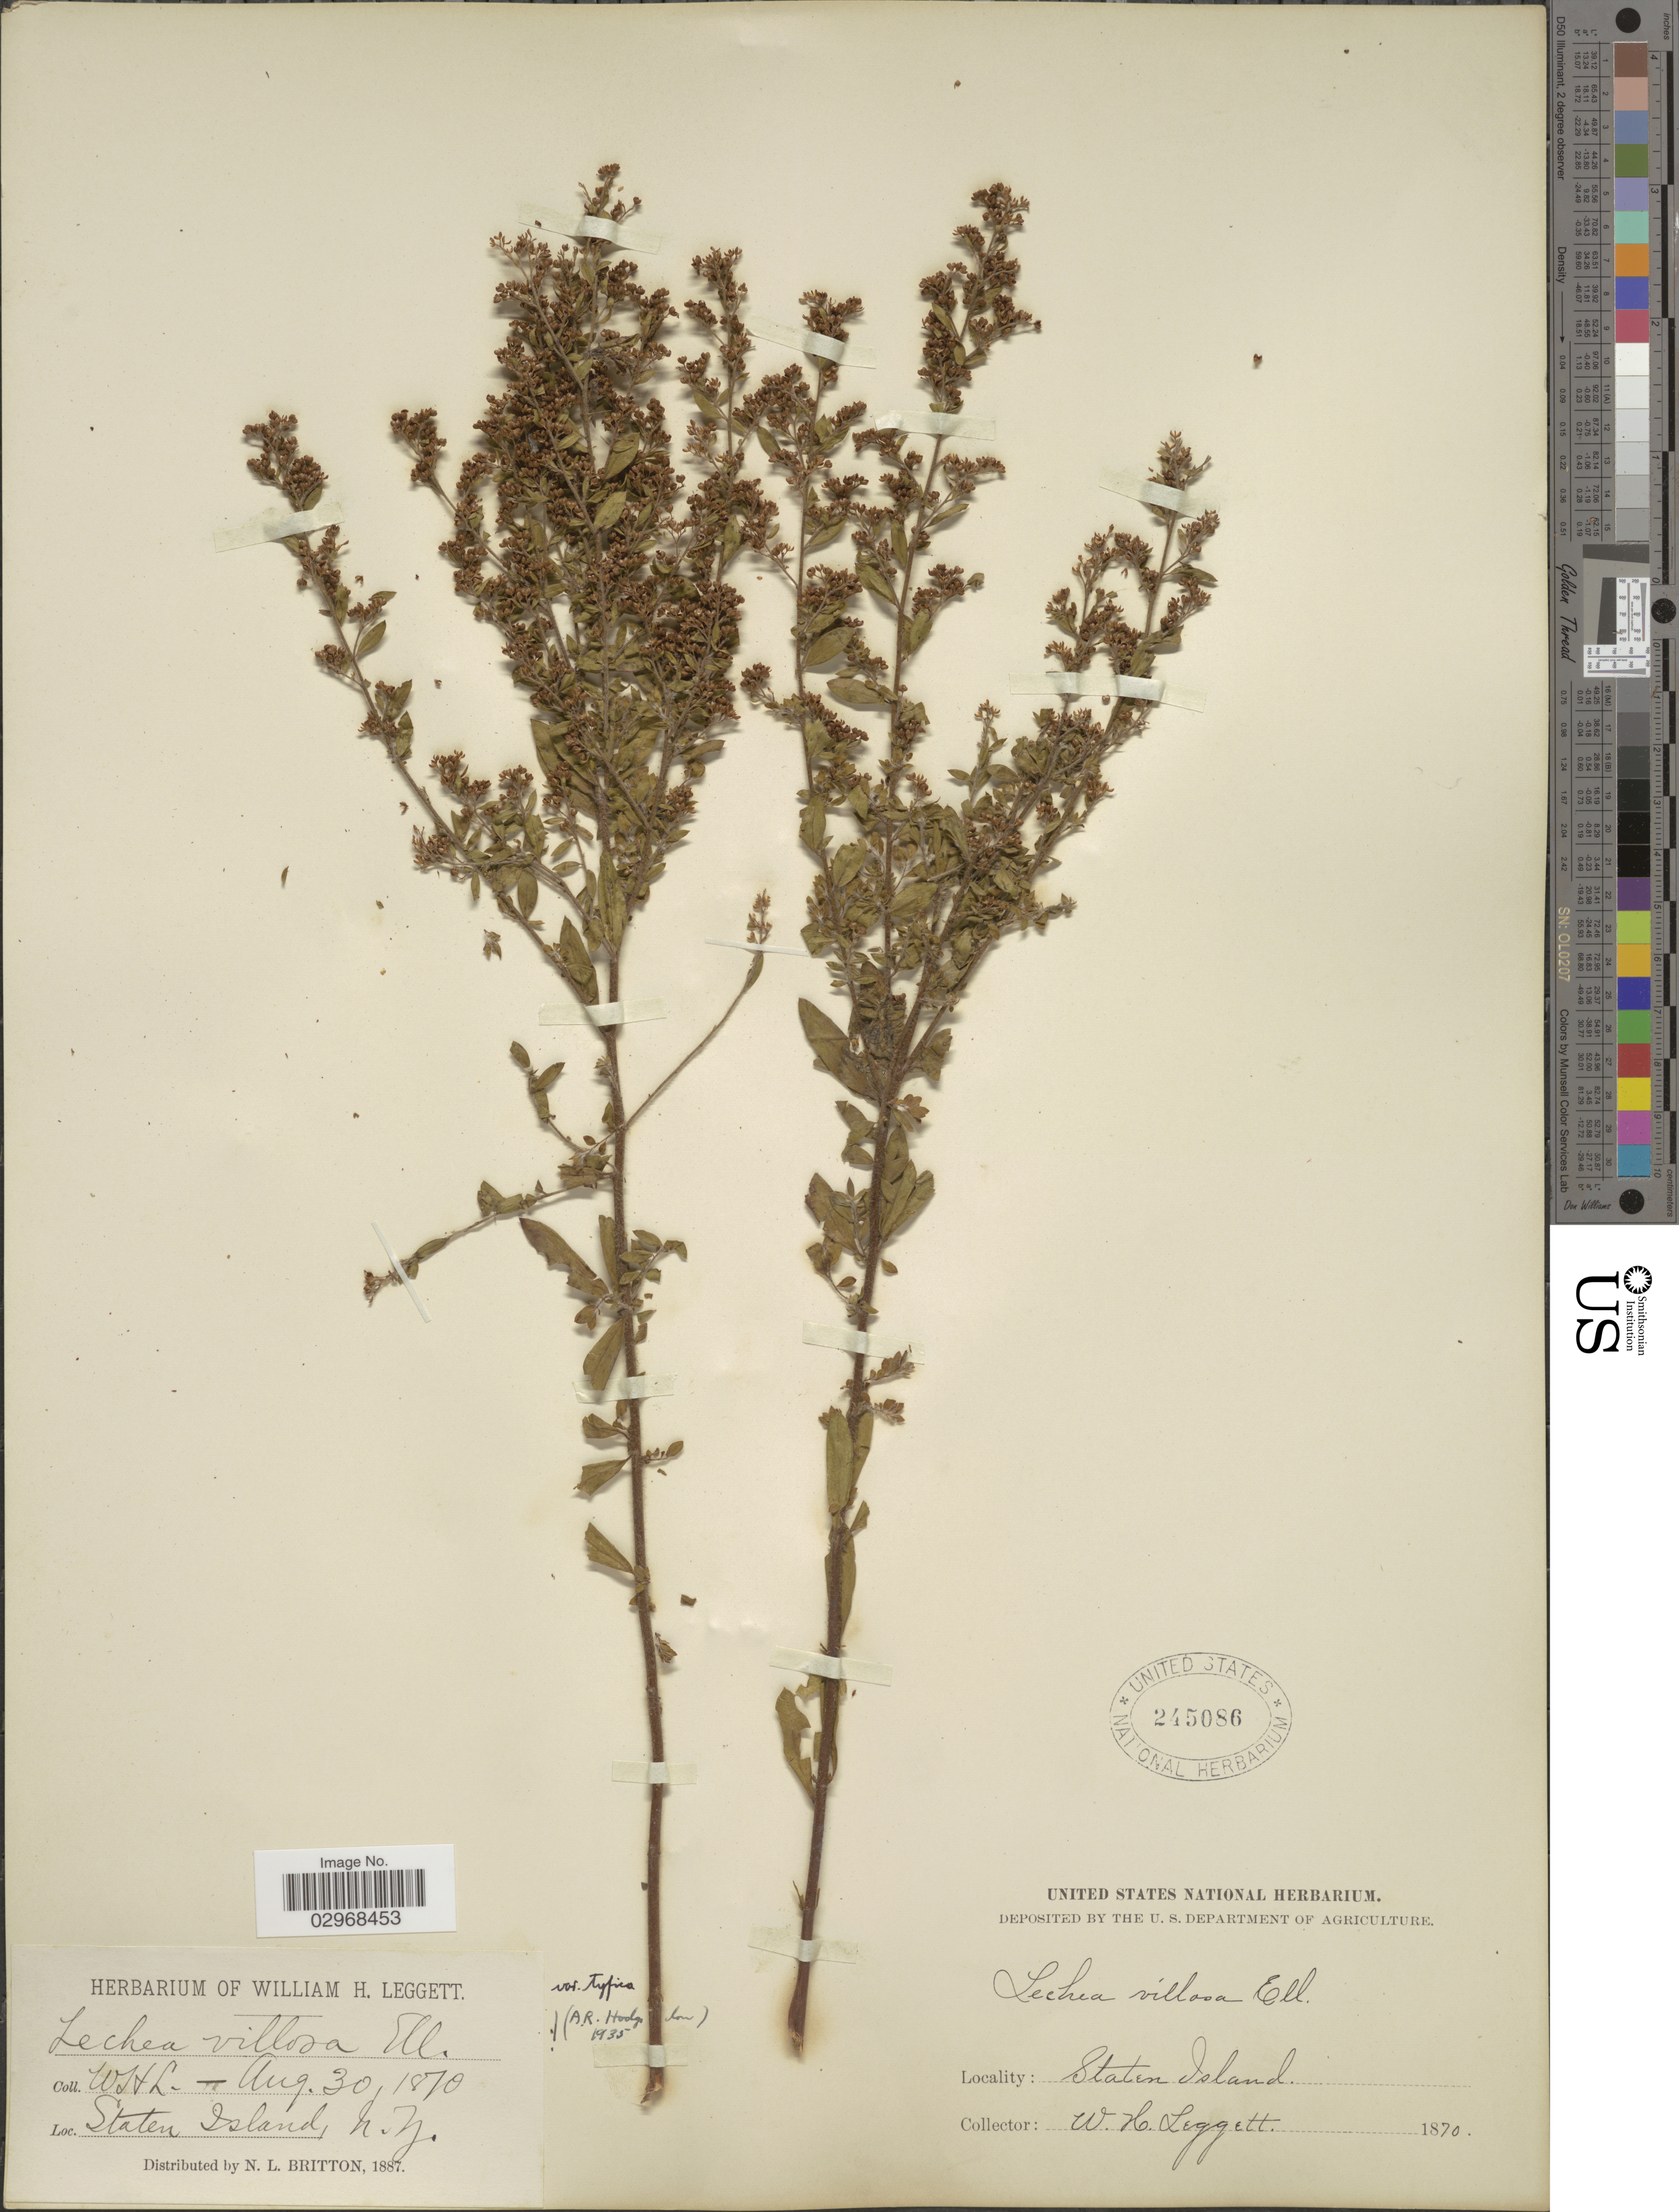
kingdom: Plantae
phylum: Tracheophyta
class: Magnoliopsida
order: Malvales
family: Cistaceae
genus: Lechea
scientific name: Lechea villosa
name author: Elliott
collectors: W. Leggett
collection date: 1870-08-30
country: United States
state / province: New York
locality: Staten Island, N.Y.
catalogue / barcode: US 245086